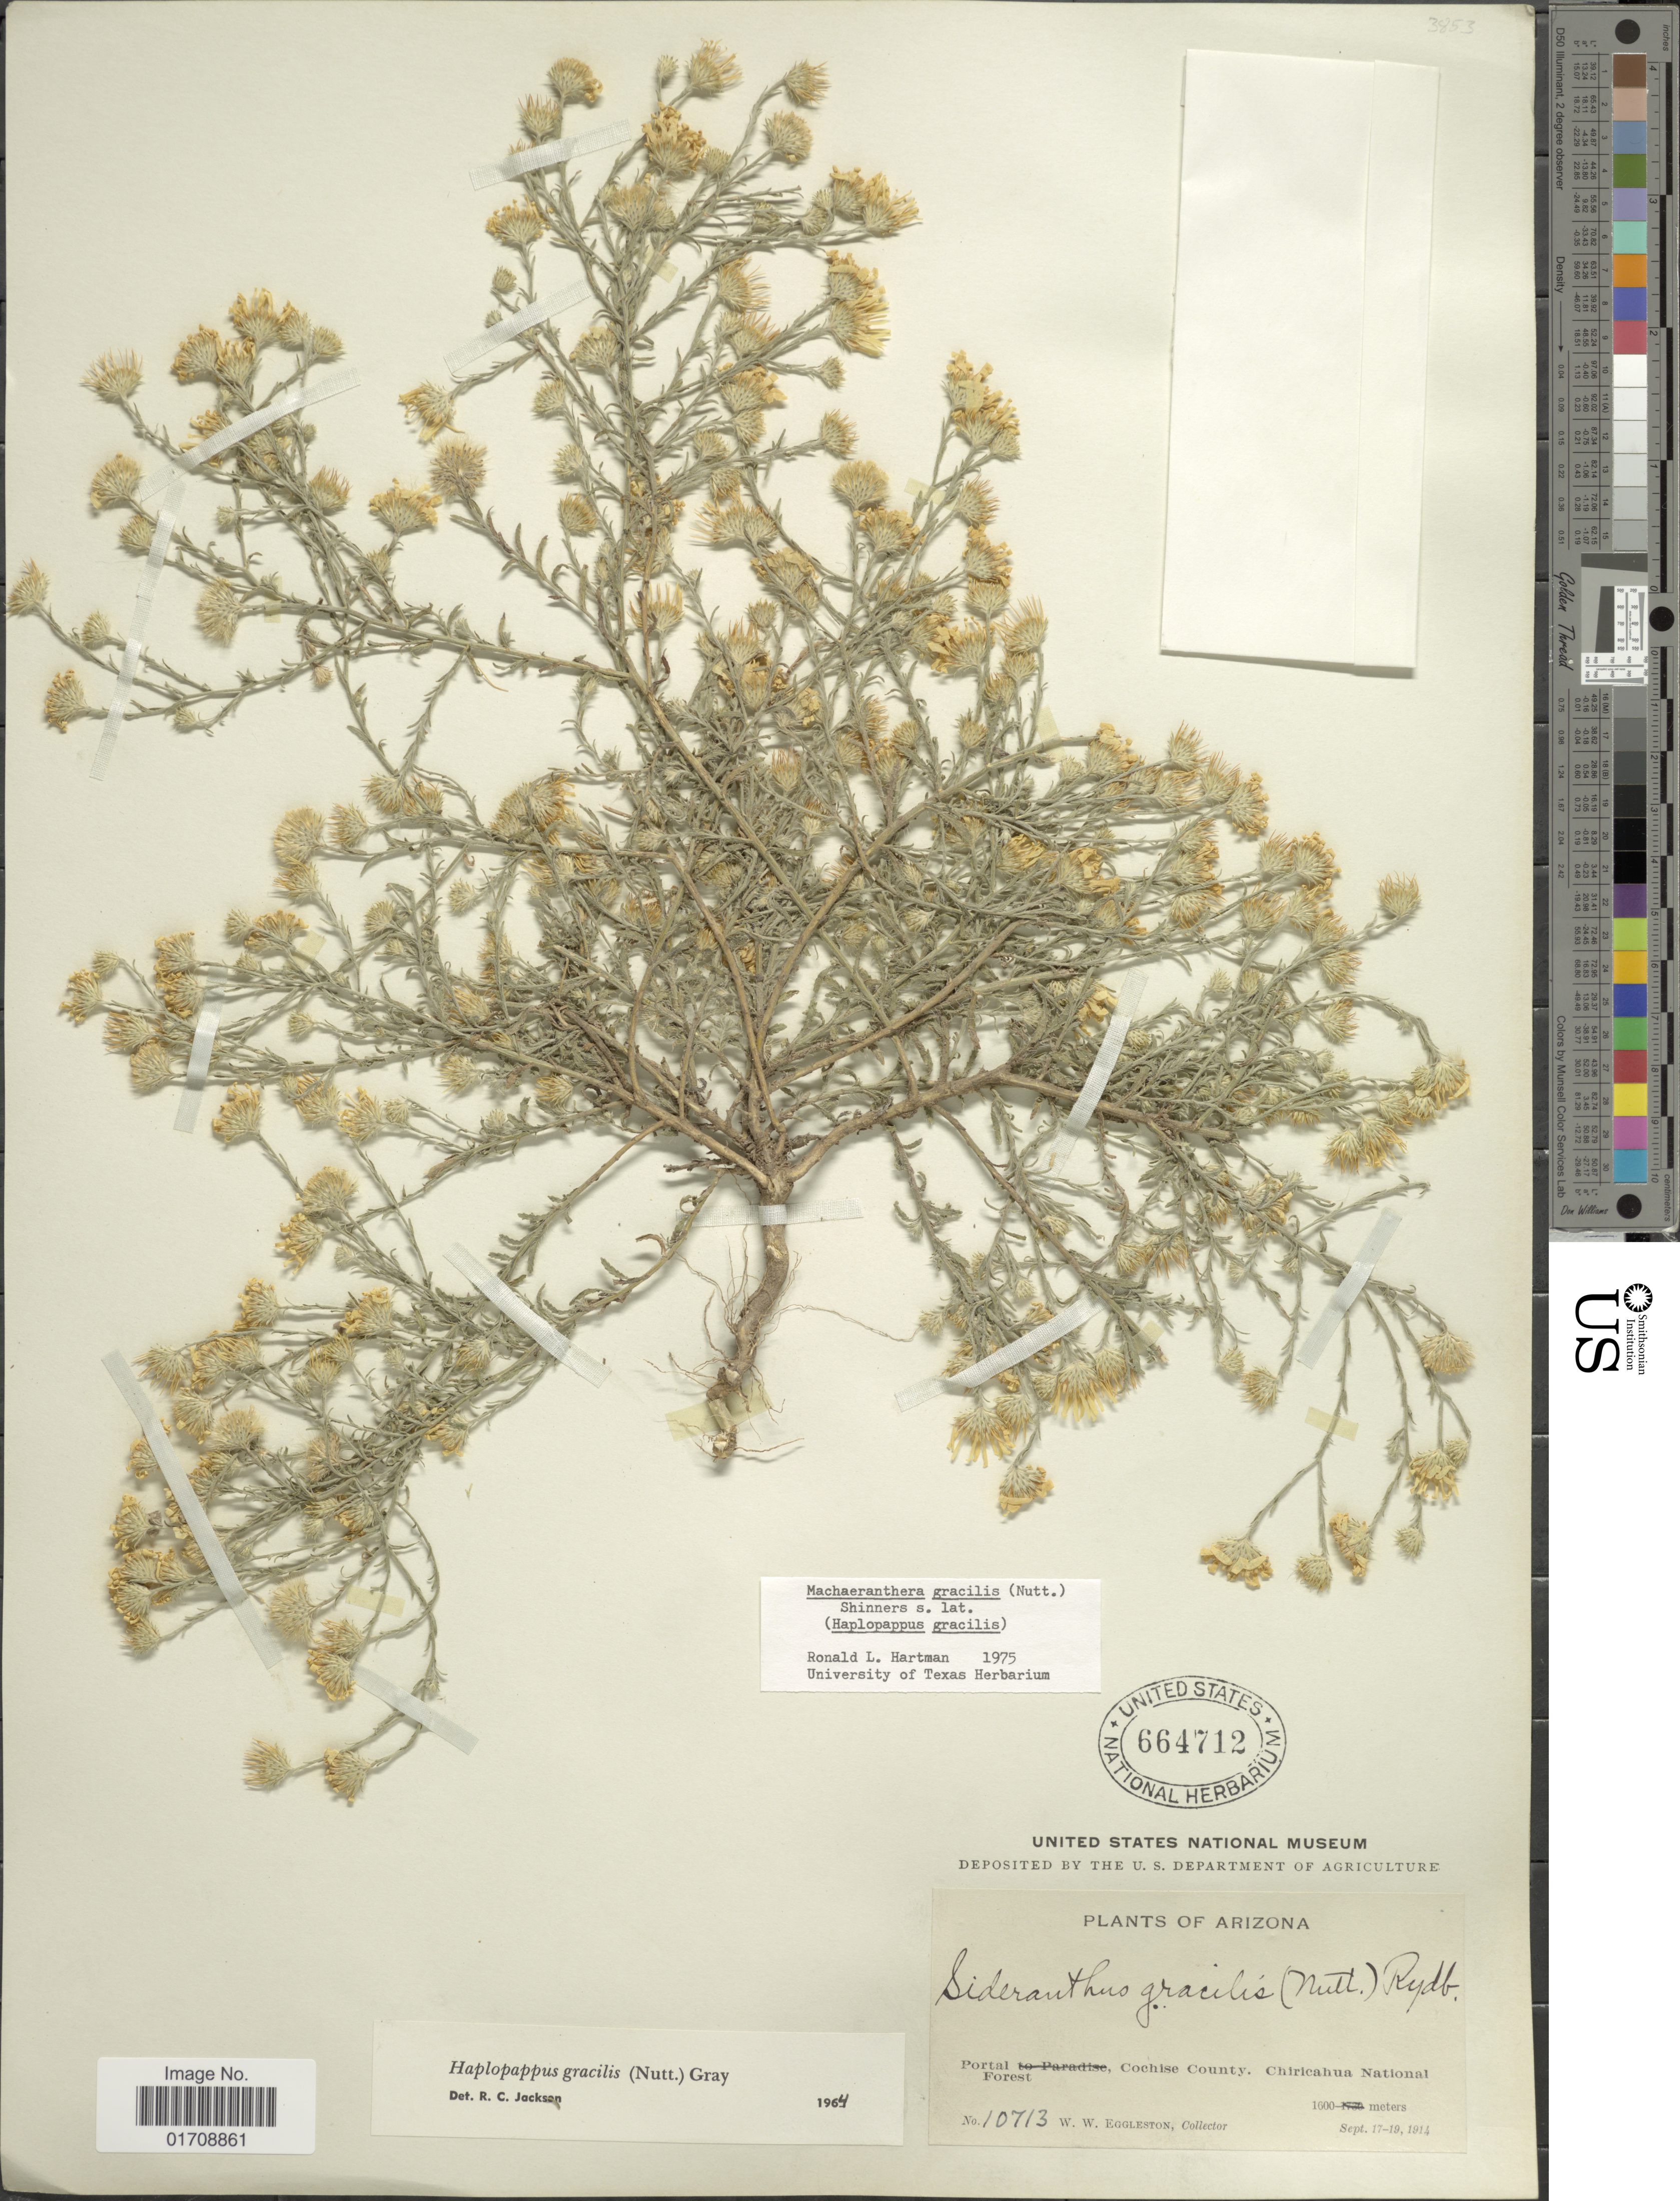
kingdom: Plantae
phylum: Tracheophyta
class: Magnoliopsida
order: Asterales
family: Asteraceae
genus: Machaeranthera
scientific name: Machaeranthera gracilis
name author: (Nutt.) Shinners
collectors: W. W. Eggleston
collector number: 10713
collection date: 1914-09-17/1914-09-19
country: United States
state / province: Arizona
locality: Portal, Cochise County, Chiricahua National Forest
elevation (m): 1600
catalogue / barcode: US 664712